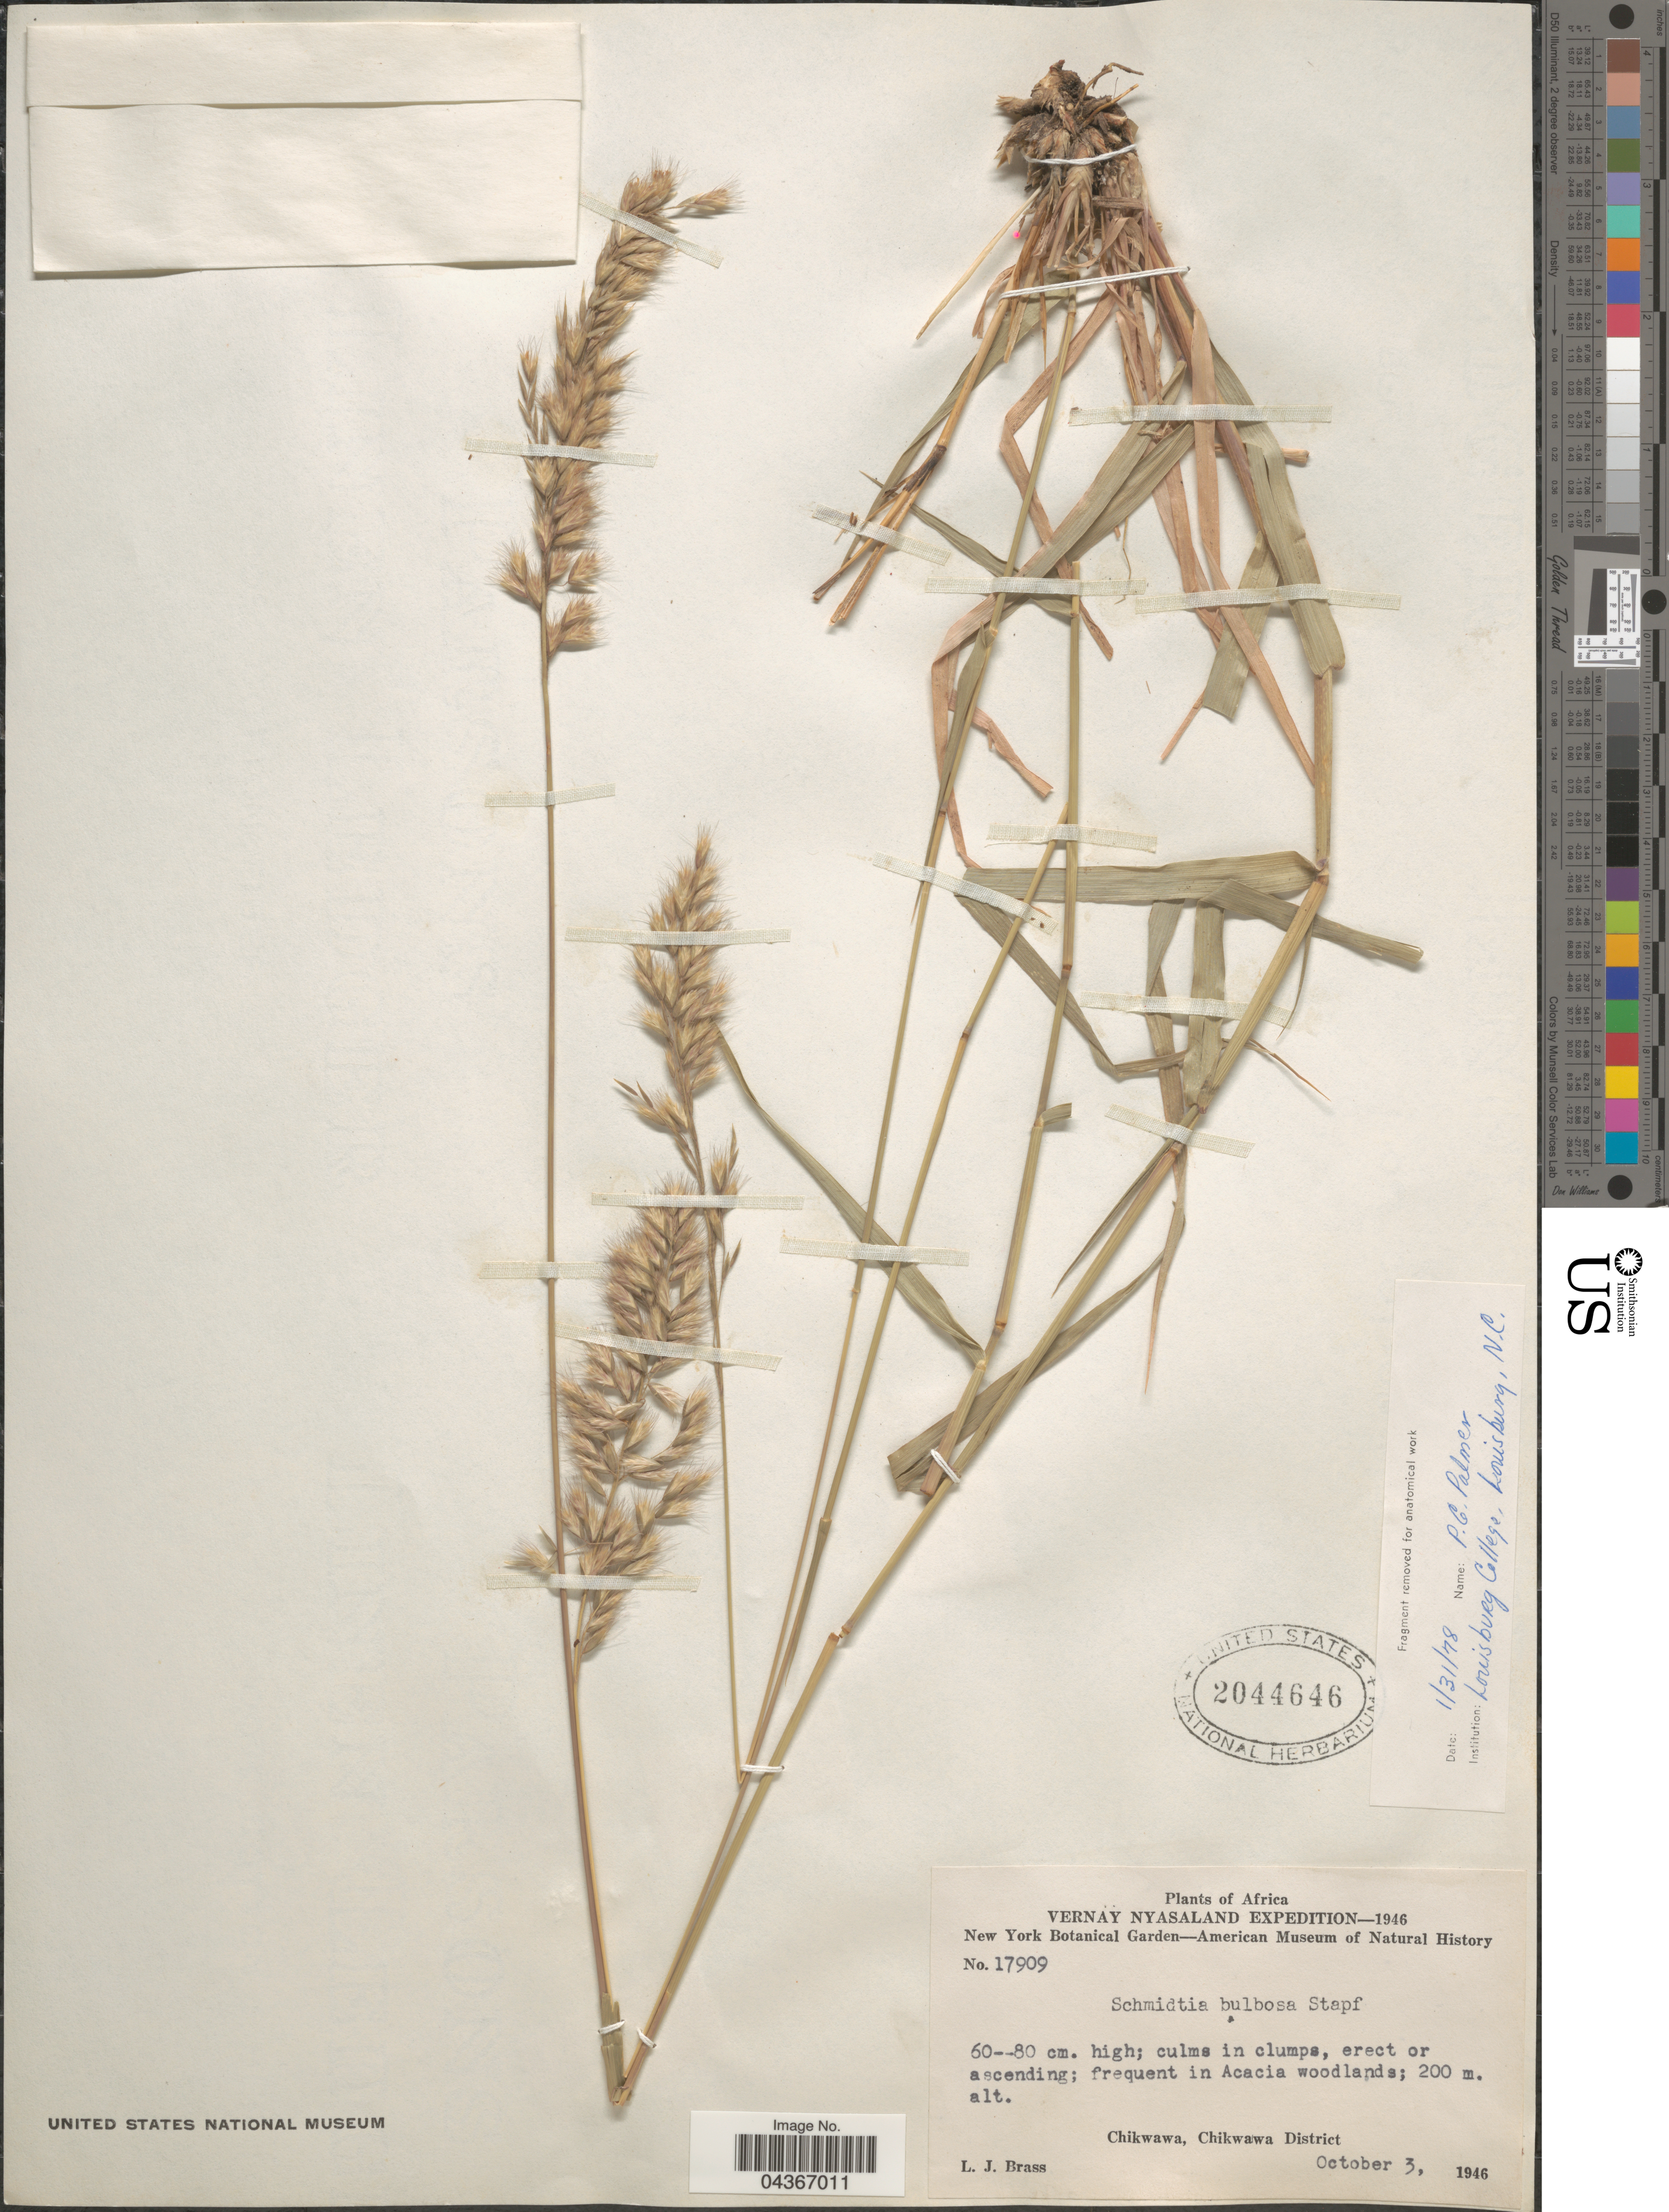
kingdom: Plantae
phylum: Tracheophyta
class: Liliopsida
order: Poales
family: Poaceae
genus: Schmidtia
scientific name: Schmidtia pappophoroides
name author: Steud. ex J.A. Schmidt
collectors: L. J. Brass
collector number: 17909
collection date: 1946-10-03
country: Malawi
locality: Vernay Nyasaland Expedition - 1946. Frequent in Acacia woodlands; Chikwawa, Chikwawa District.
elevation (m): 200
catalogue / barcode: US 2044646